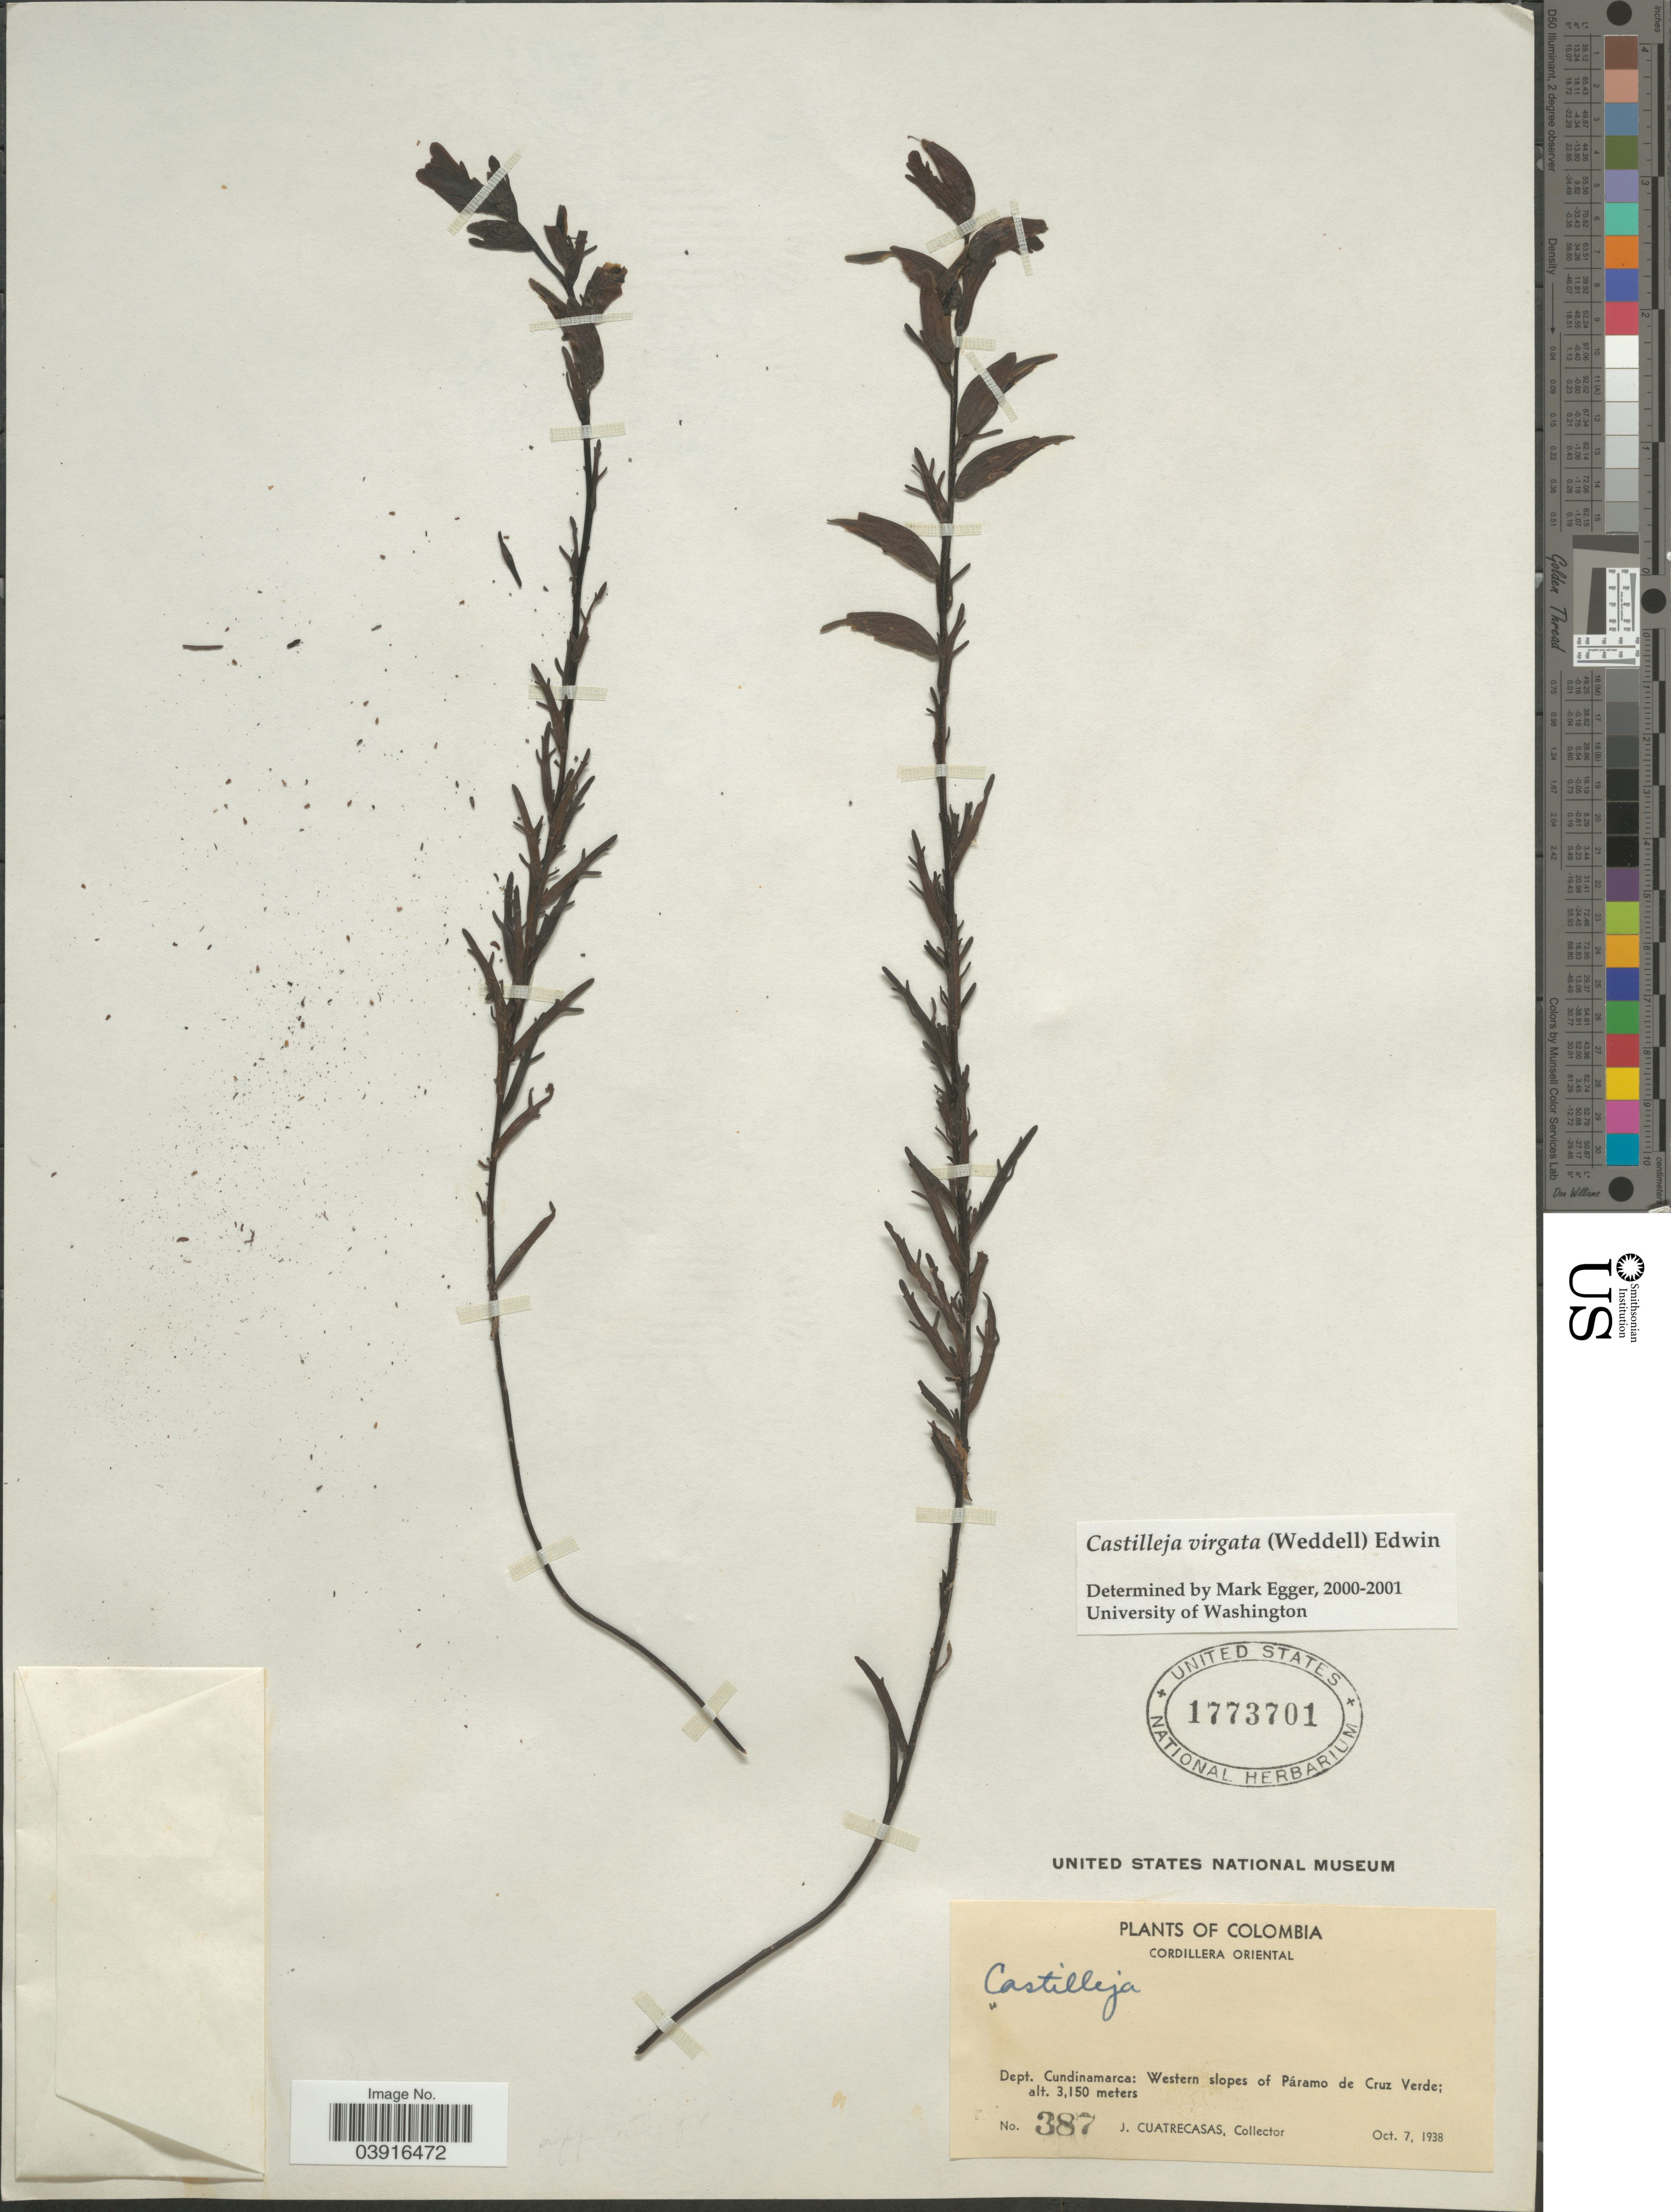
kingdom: Plantae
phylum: Tracheophyta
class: Magnoliopsida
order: Lamiales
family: Orobanchaceae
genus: Castilleja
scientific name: Castilleja virgata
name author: (Wedd.) Edwin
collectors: J. Cuatrecasas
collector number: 387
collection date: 1938-10-07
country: Colombia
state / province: Cundinamarca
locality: Cordillera Oriental. Dept. Cundinamarca: Western slopes of Páramo de Cruz Verde.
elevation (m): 3150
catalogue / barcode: US 1773701